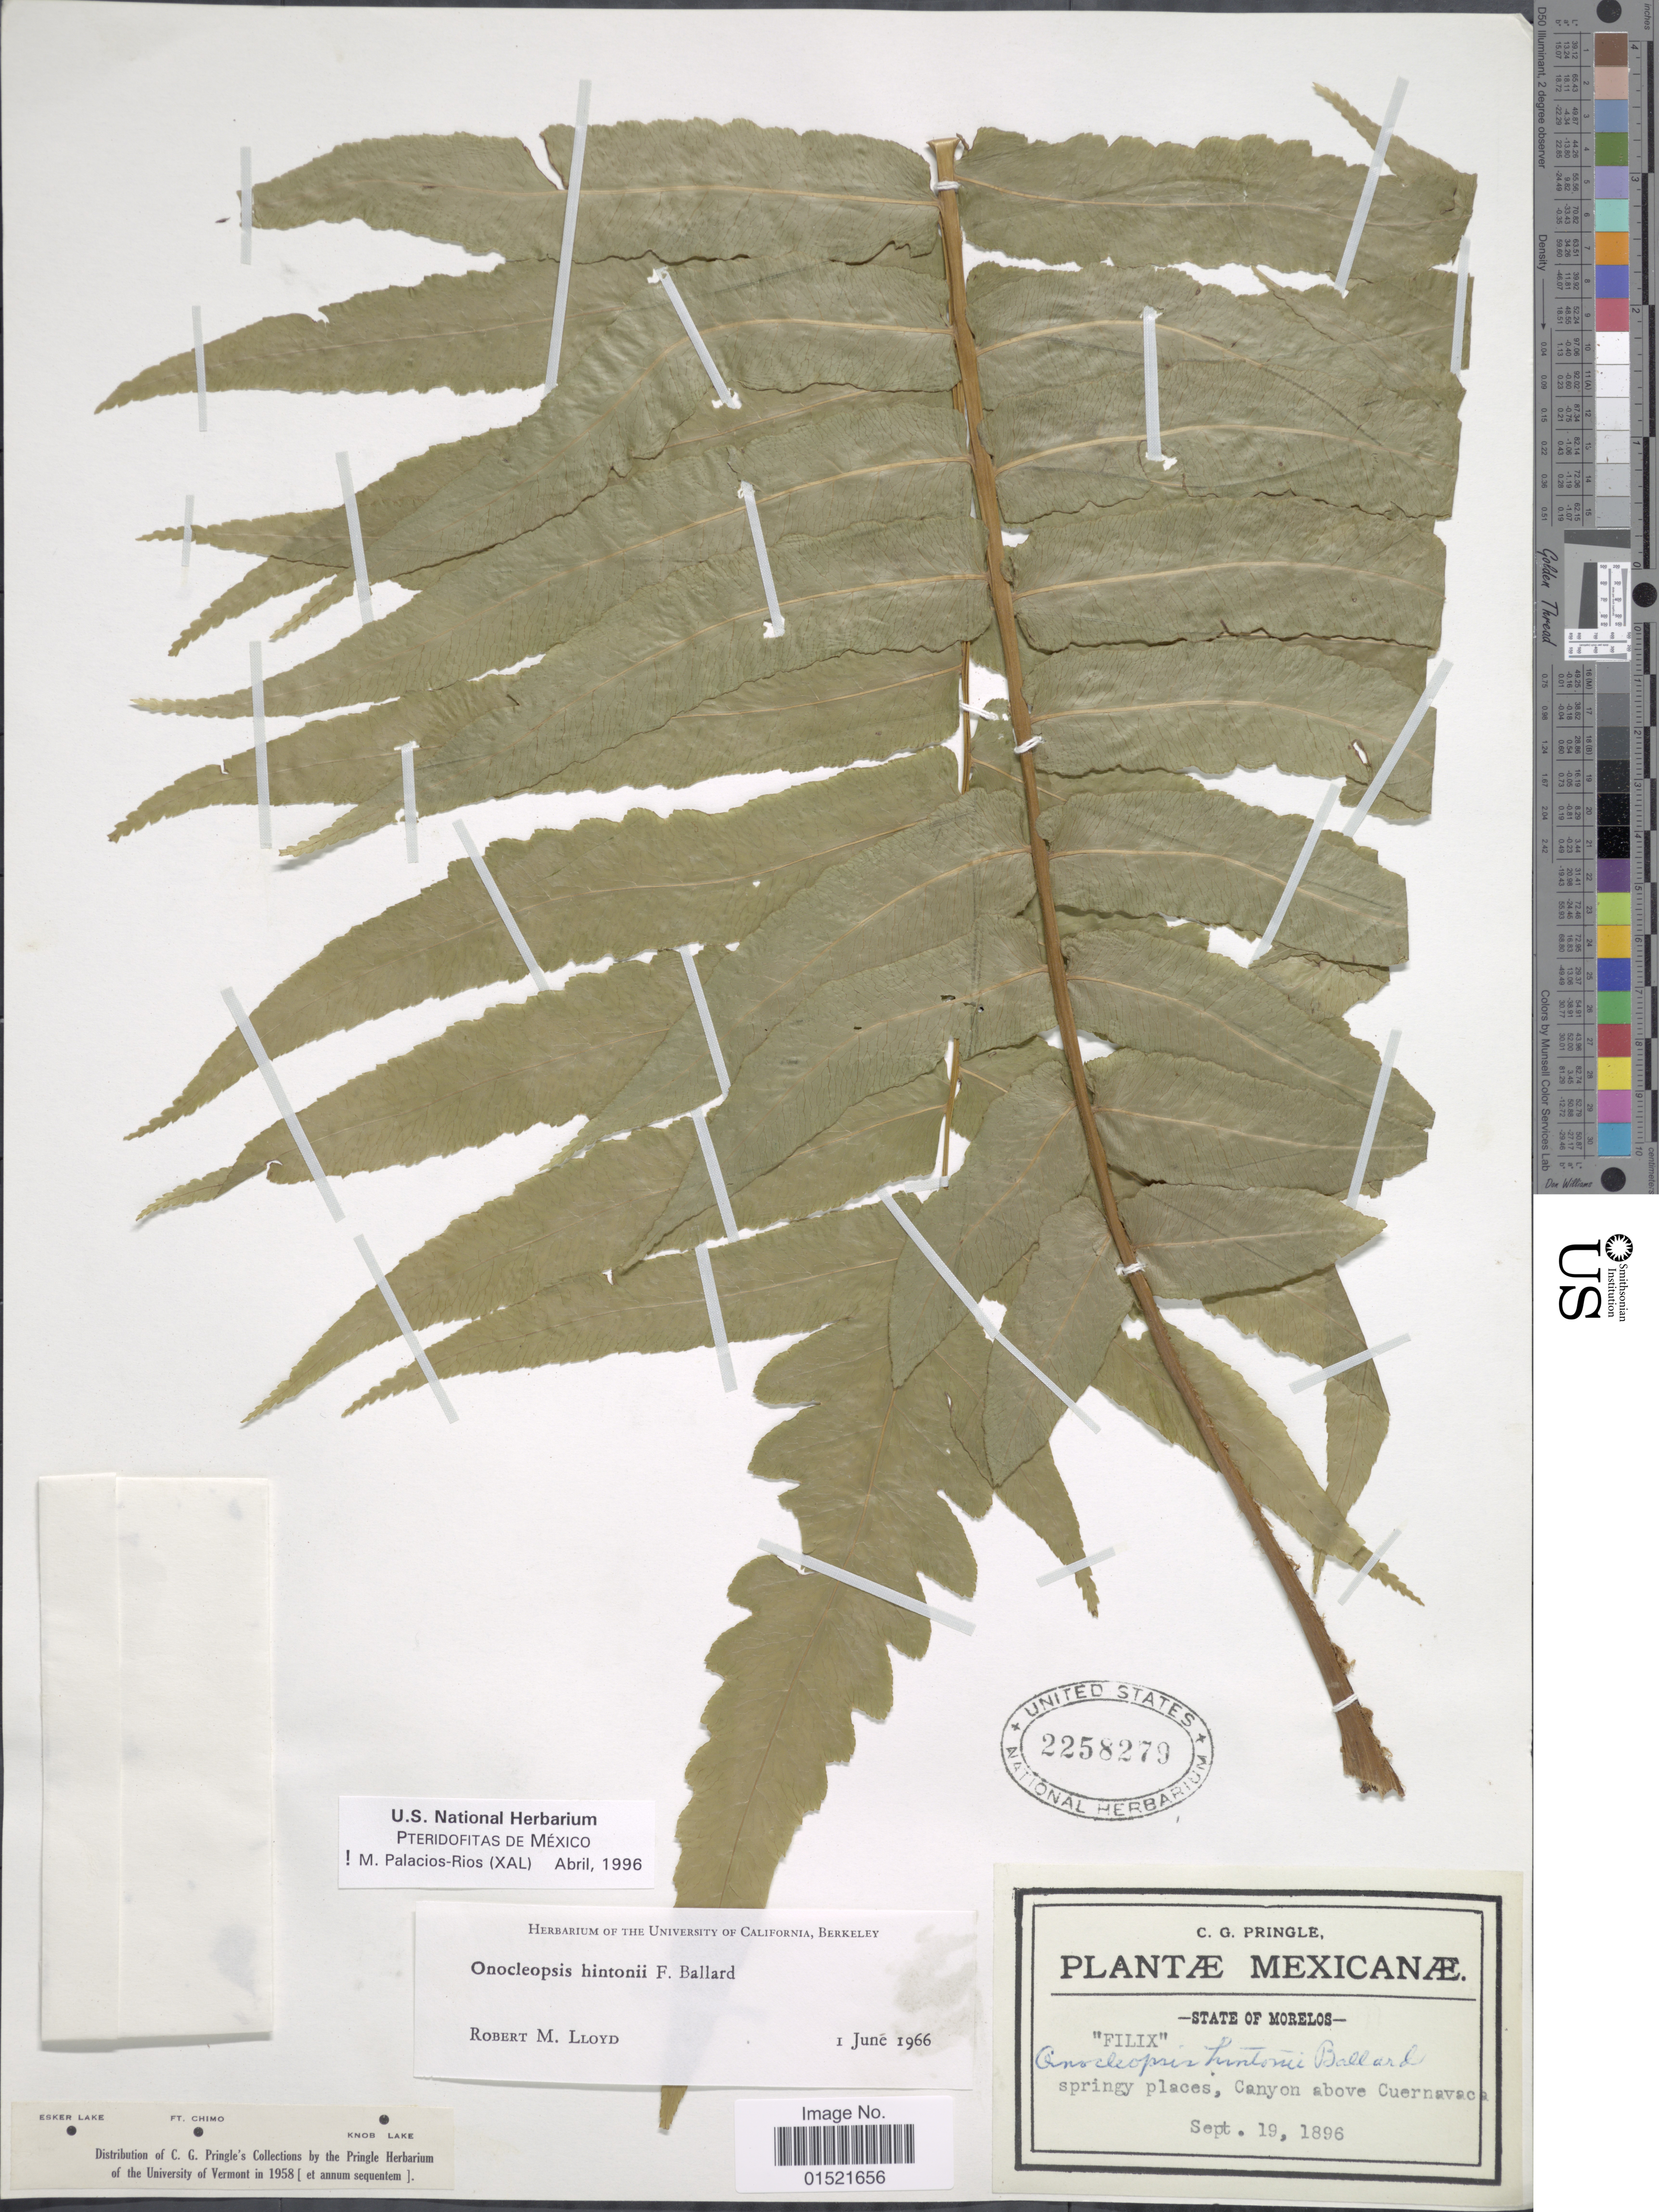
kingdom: Plantae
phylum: Tracheophyta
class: Polypodiopsida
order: Polypodiales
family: Onocleaceae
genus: Onocleopsis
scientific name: Onocleopsis hintonii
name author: F. Ballard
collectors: C. G. Pringle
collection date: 1896-09-19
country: Mexico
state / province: Morelos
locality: Mexicanae, State of Morelos, Canyon above Cuernavaca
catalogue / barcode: US 2258279